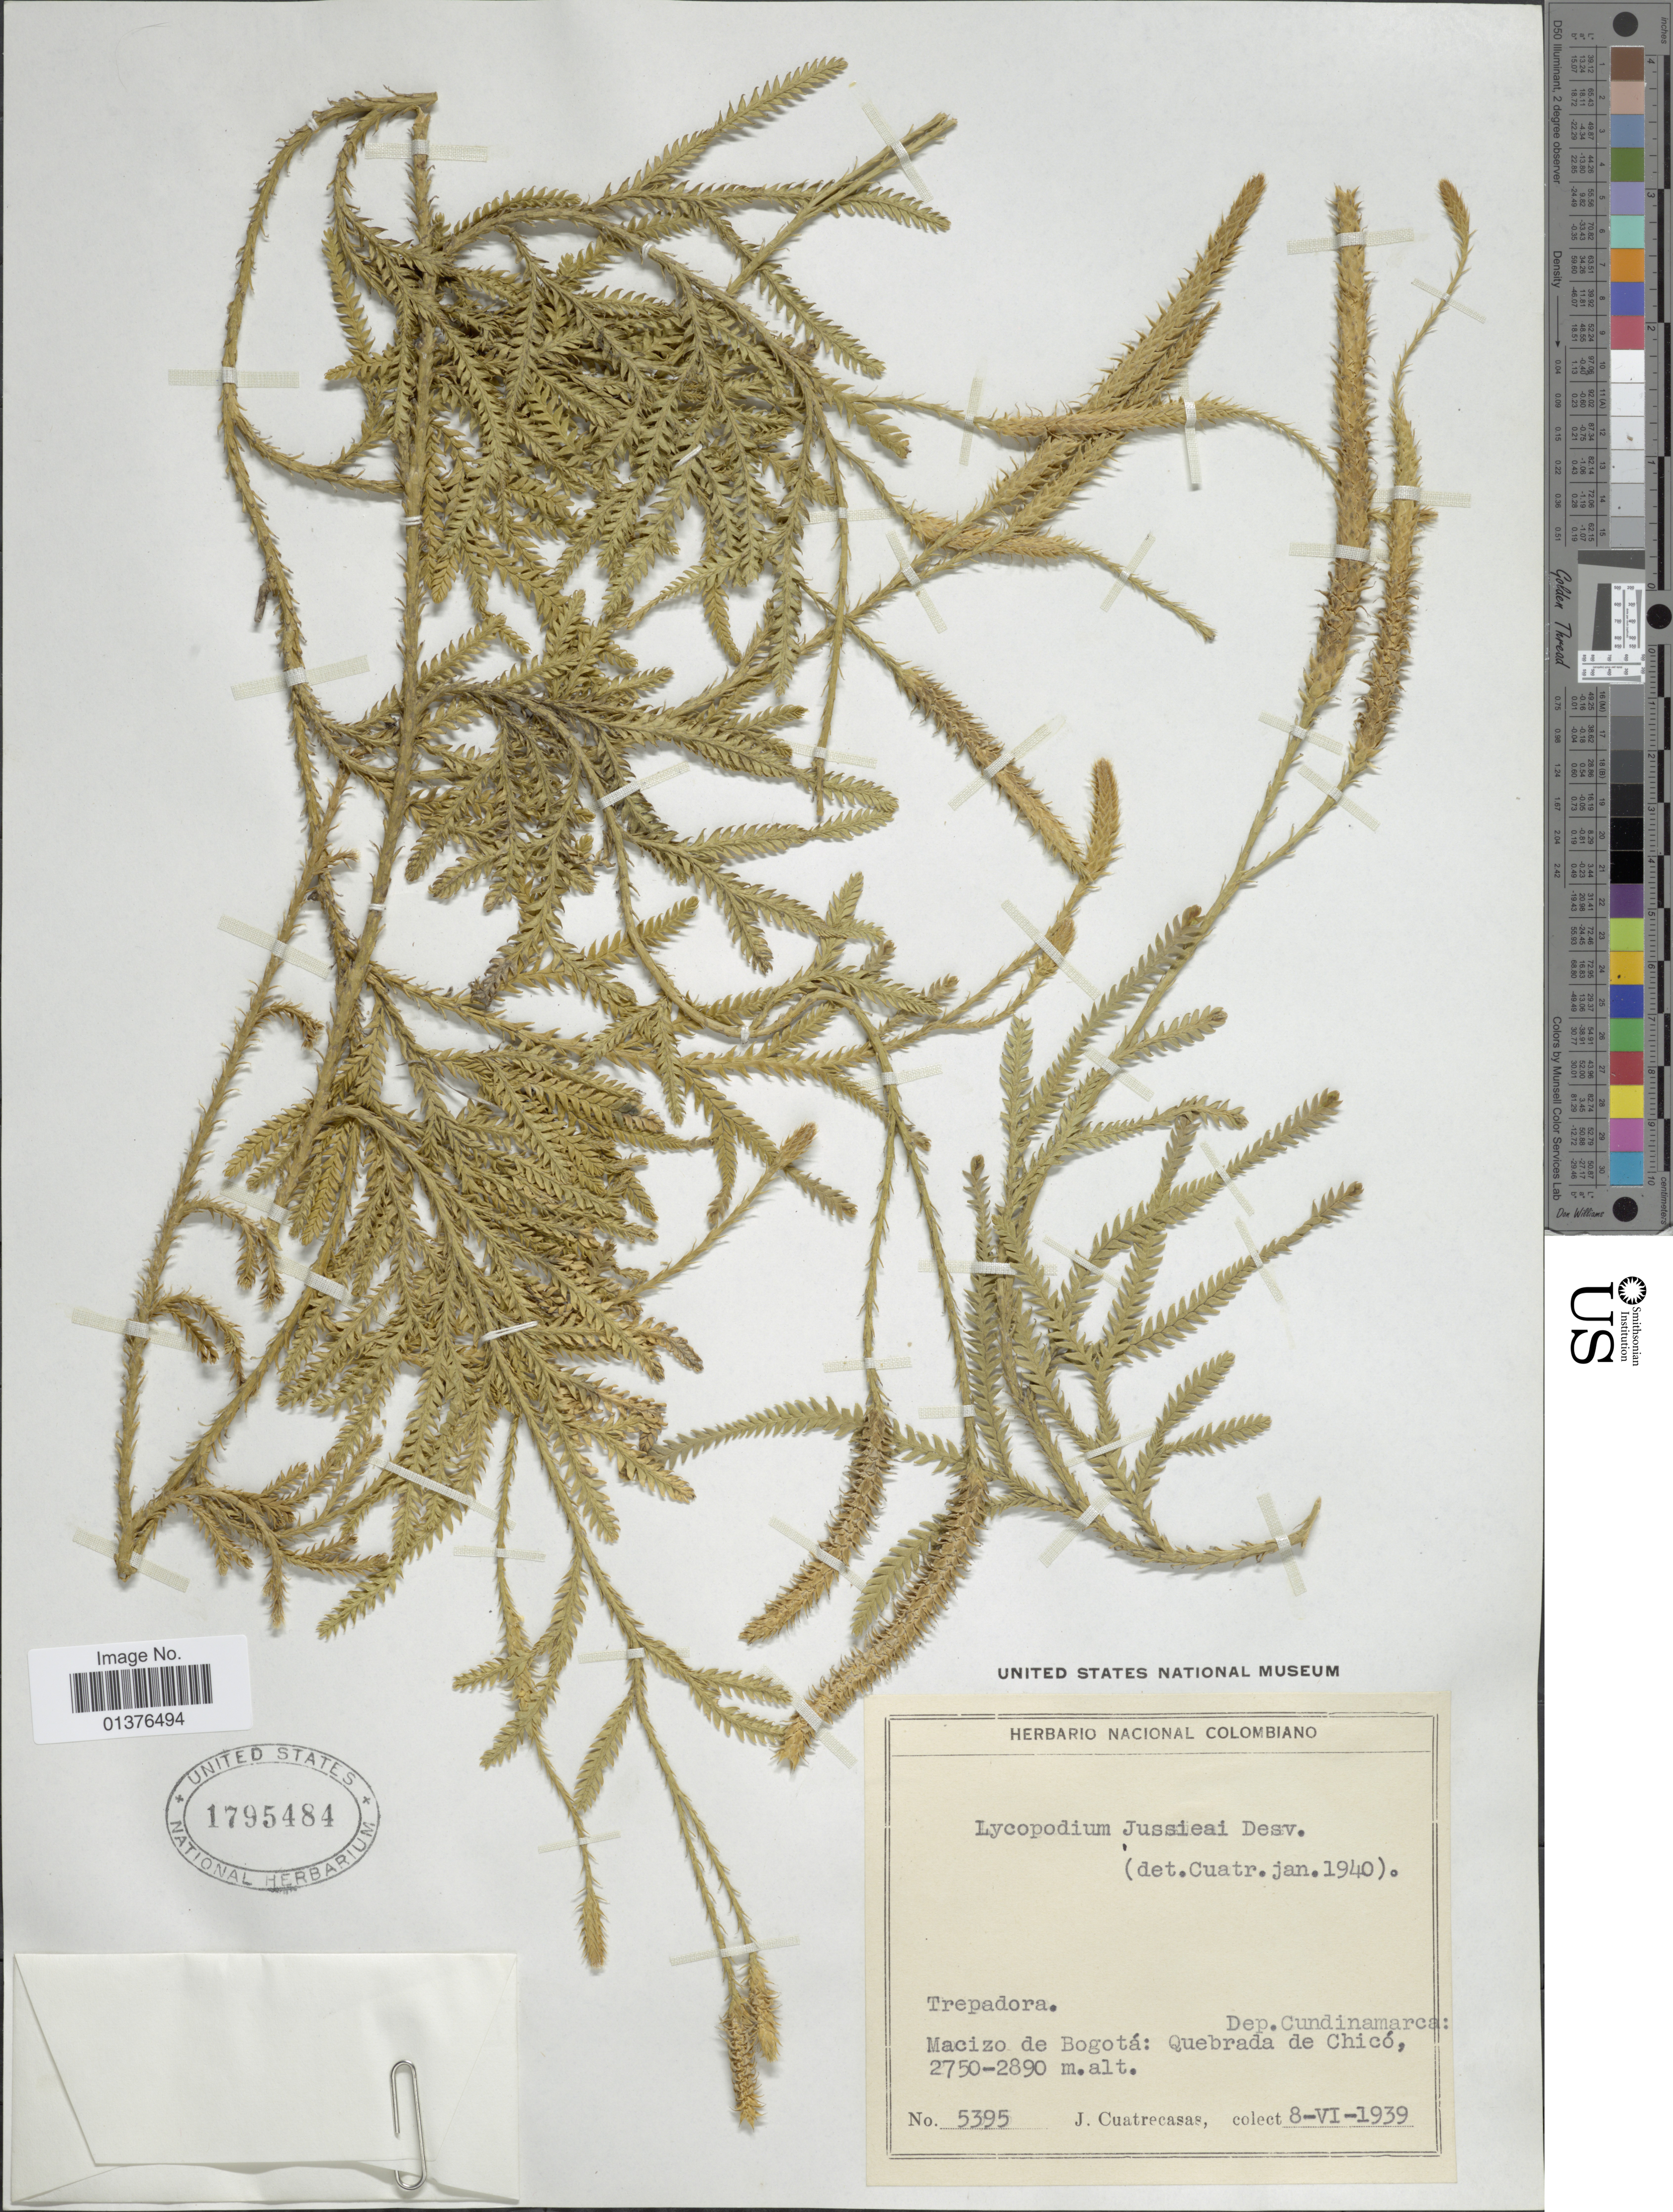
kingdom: Plantae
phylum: Tracheophyta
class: Lycopodiopsida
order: Lycopodiales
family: Lycopodiaceae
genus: Diphasium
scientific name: Diphasium jussiaei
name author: (Desv.) C. Presl ex Rothm.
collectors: J. Cuatrecasas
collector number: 5395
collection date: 1939-06-08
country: Colombia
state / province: Cundinamarca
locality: Trepadora, Macizo de Bogotá: Quebrada de Chicó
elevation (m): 2750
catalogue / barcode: US 1795484